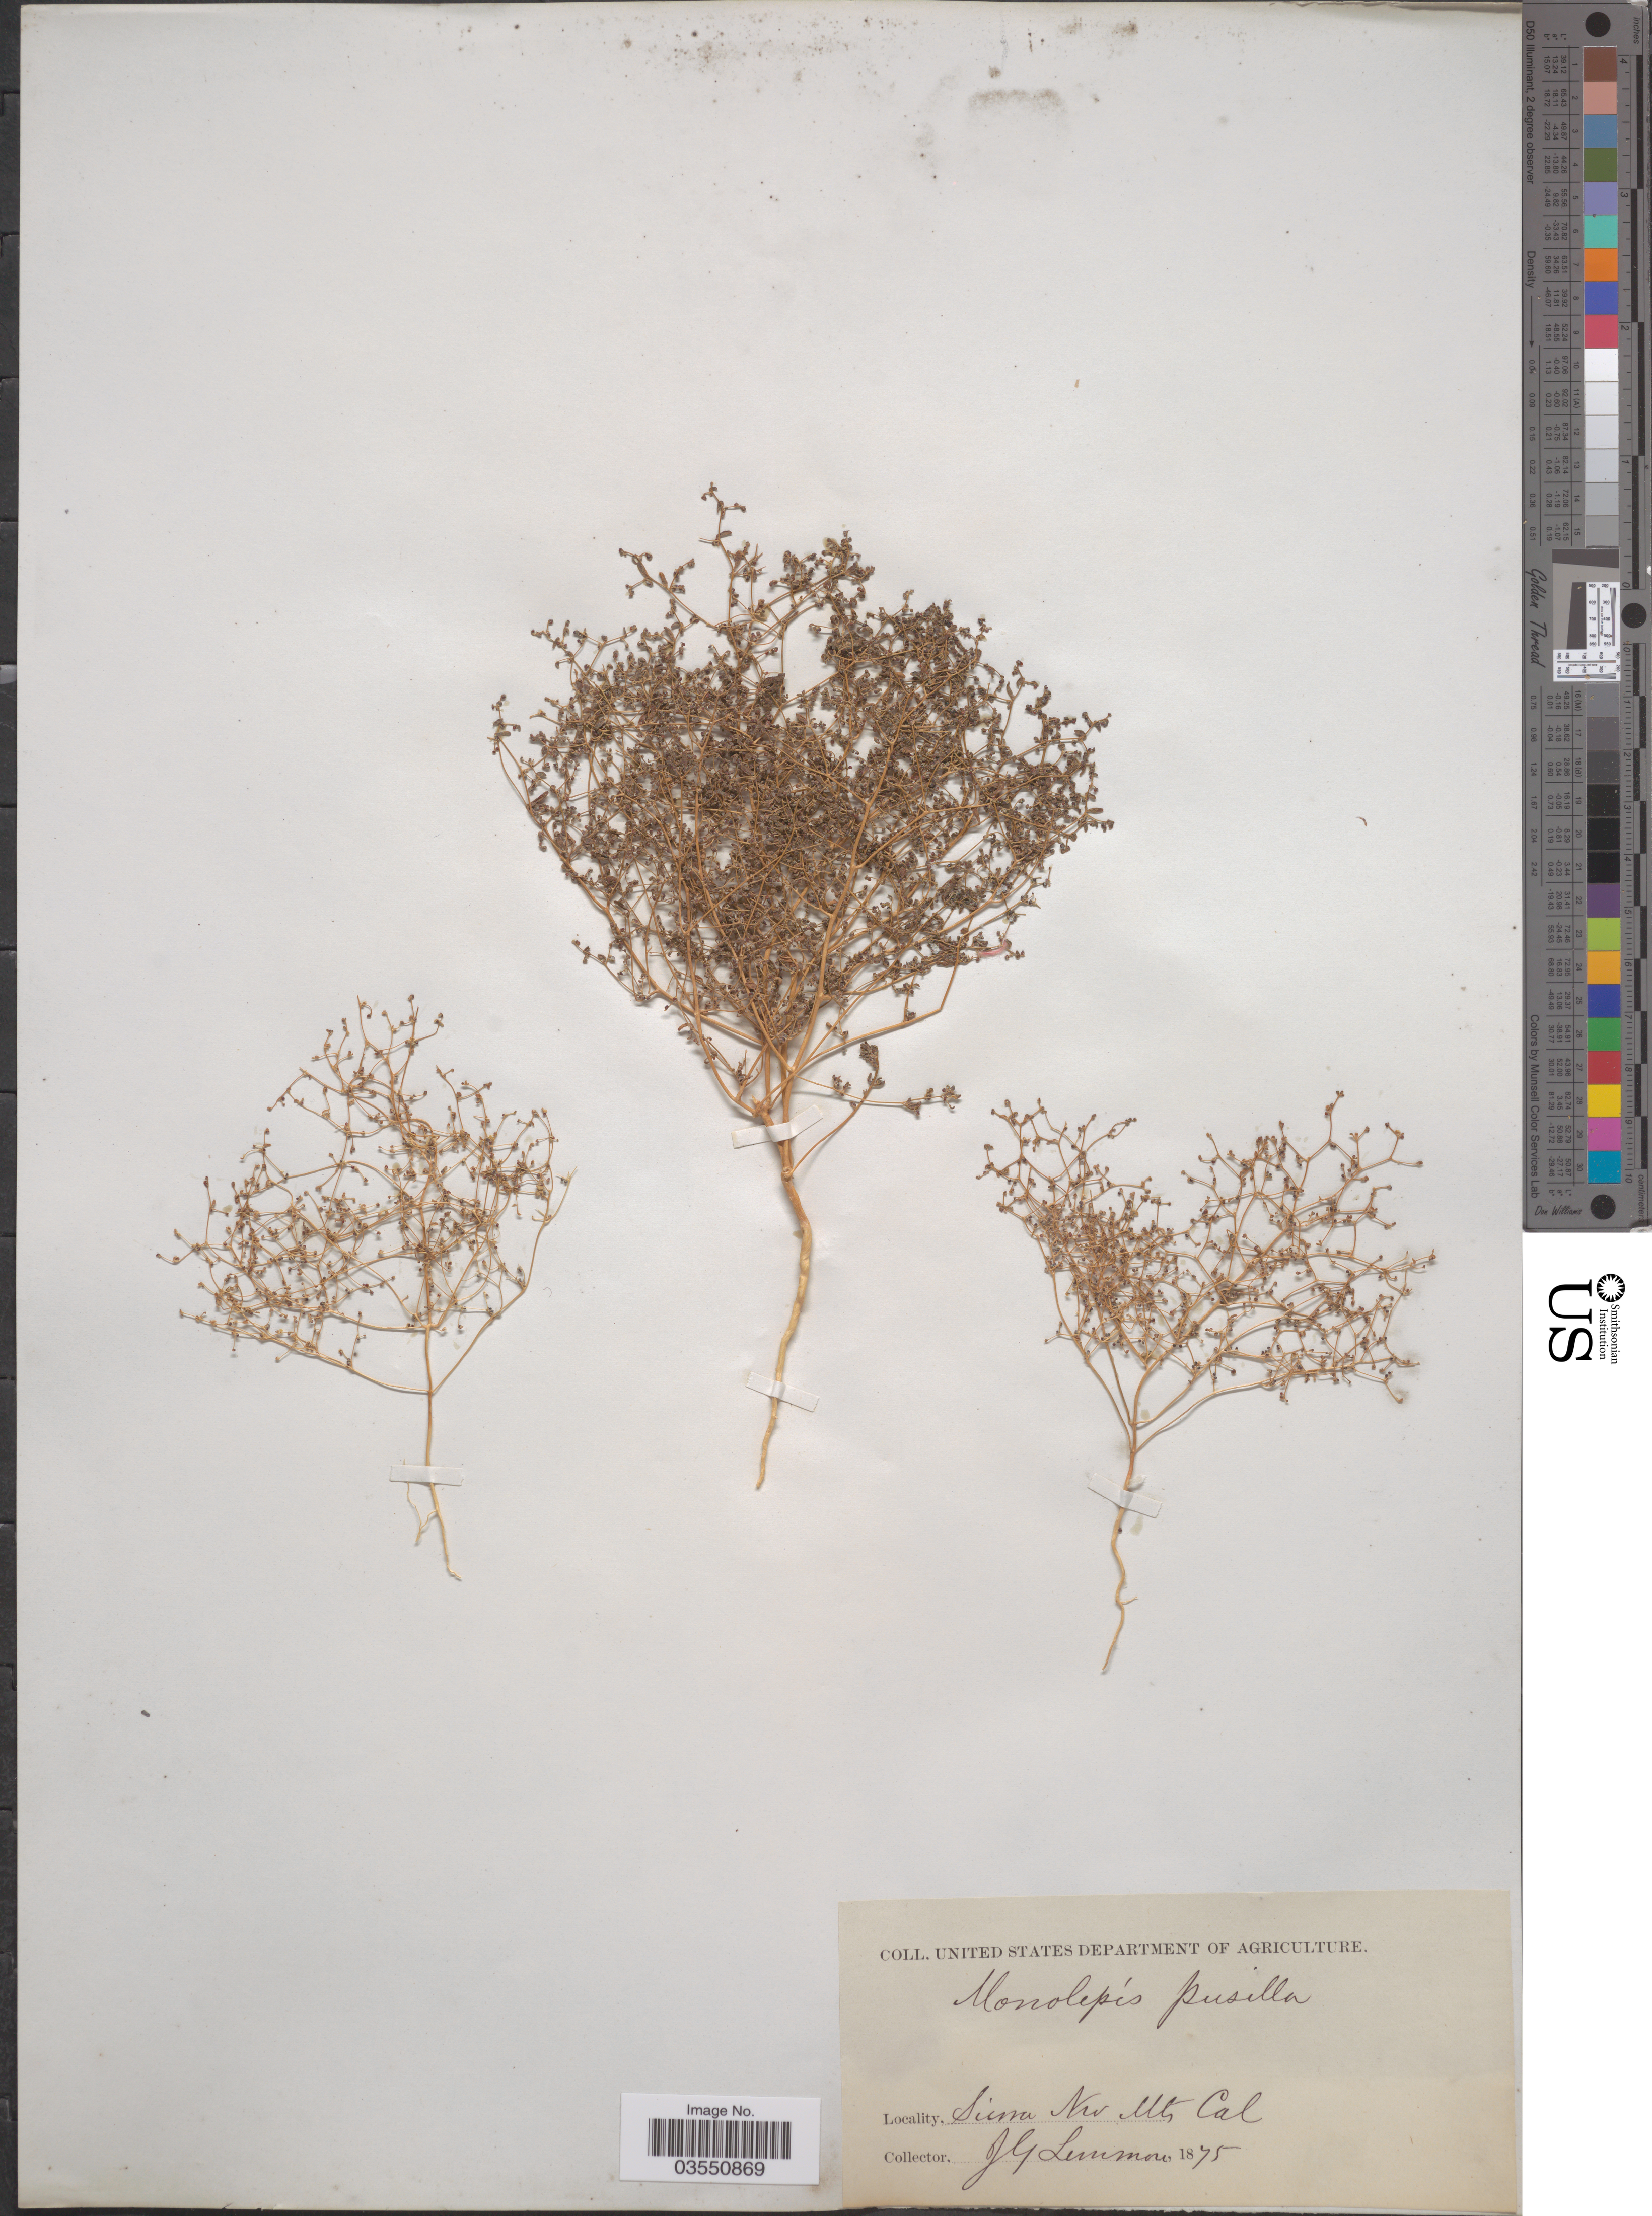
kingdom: Plantae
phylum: Tracheophyta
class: Magnoliopsida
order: Caryophyllales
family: Amaranthaceae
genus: Micromonolepis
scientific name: Micromonolepis pusilla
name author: (Torr. ex S. Watson) Ulbr.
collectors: J. Lemmon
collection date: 1875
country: United States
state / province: California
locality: Sierra Nev Mts.